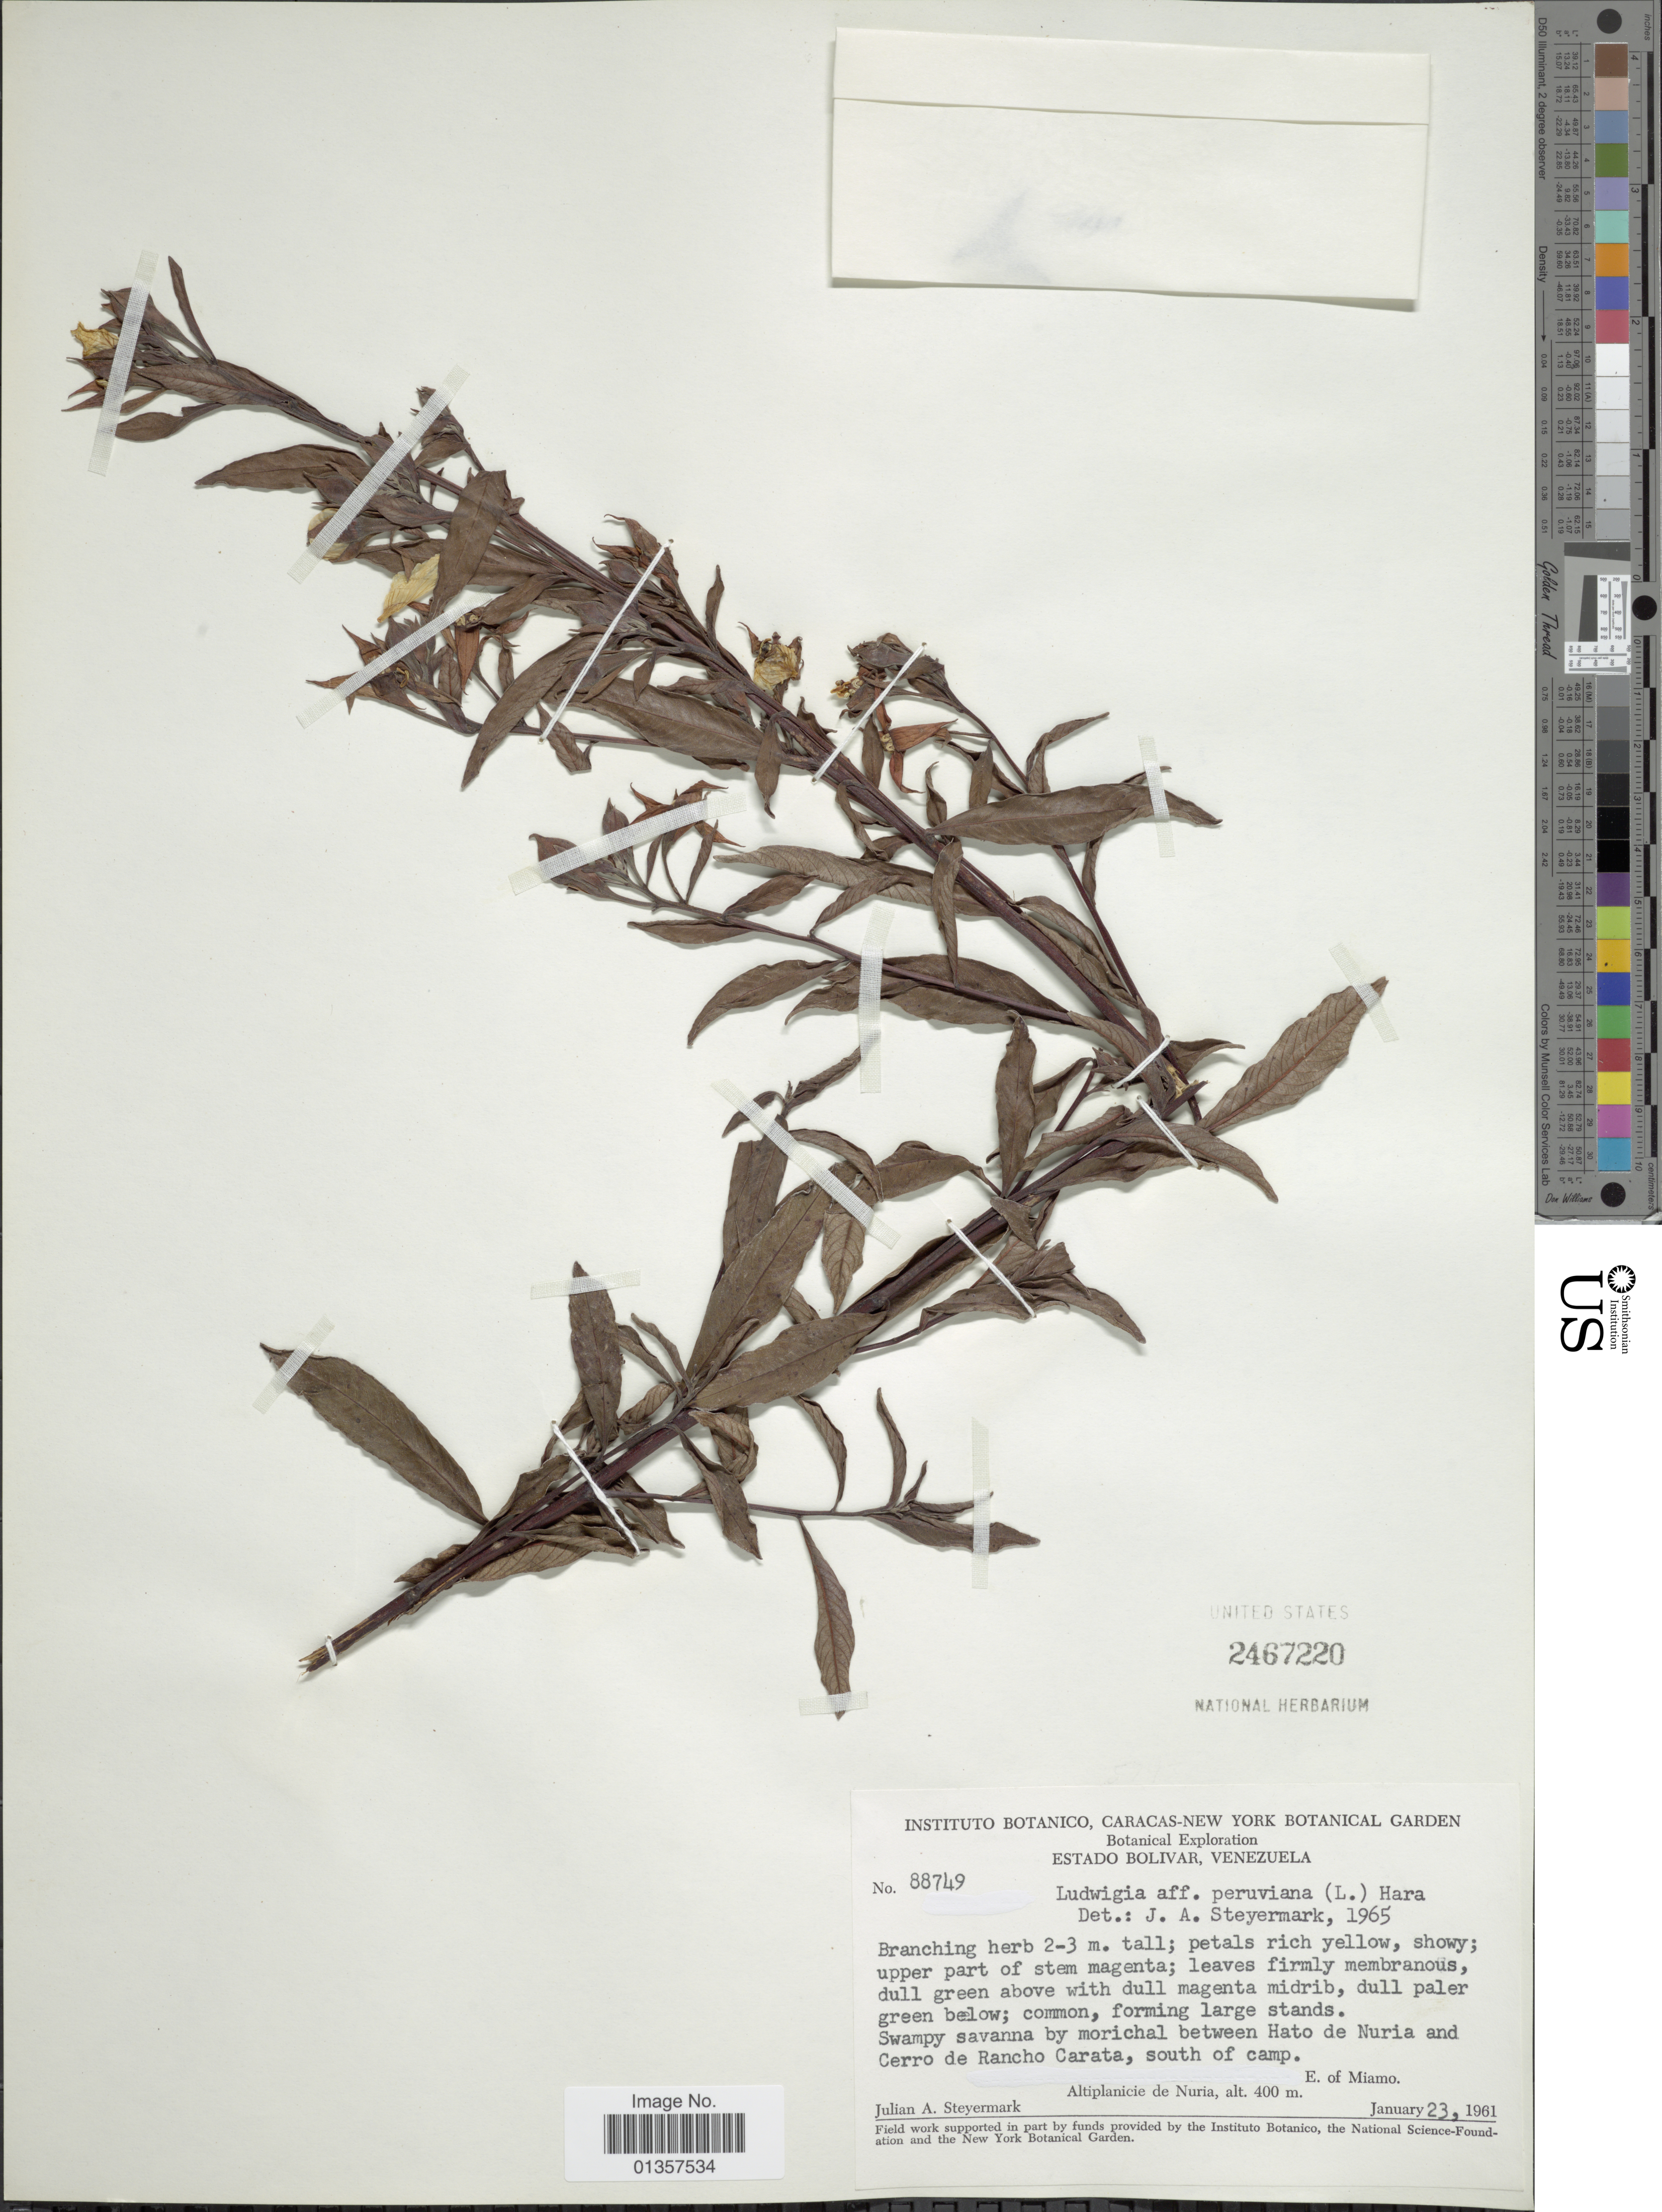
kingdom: Plantae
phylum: Tracheophyta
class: Magnoliopsida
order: Myrtales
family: Onagraceae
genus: Ludwigia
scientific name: Ludwigia peruviana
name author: (L.) H. Hara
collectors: J. Steyermark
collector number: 88749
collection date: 1961-01-23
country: Venezuela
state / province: Bolivar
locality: Swampy savanna by morichal between Hato de Nuria and Cerro de Rancho Carata, south of camp. E. of Miamo, Altiplanicie de Nuria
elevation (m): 400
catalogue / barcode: US 2467220